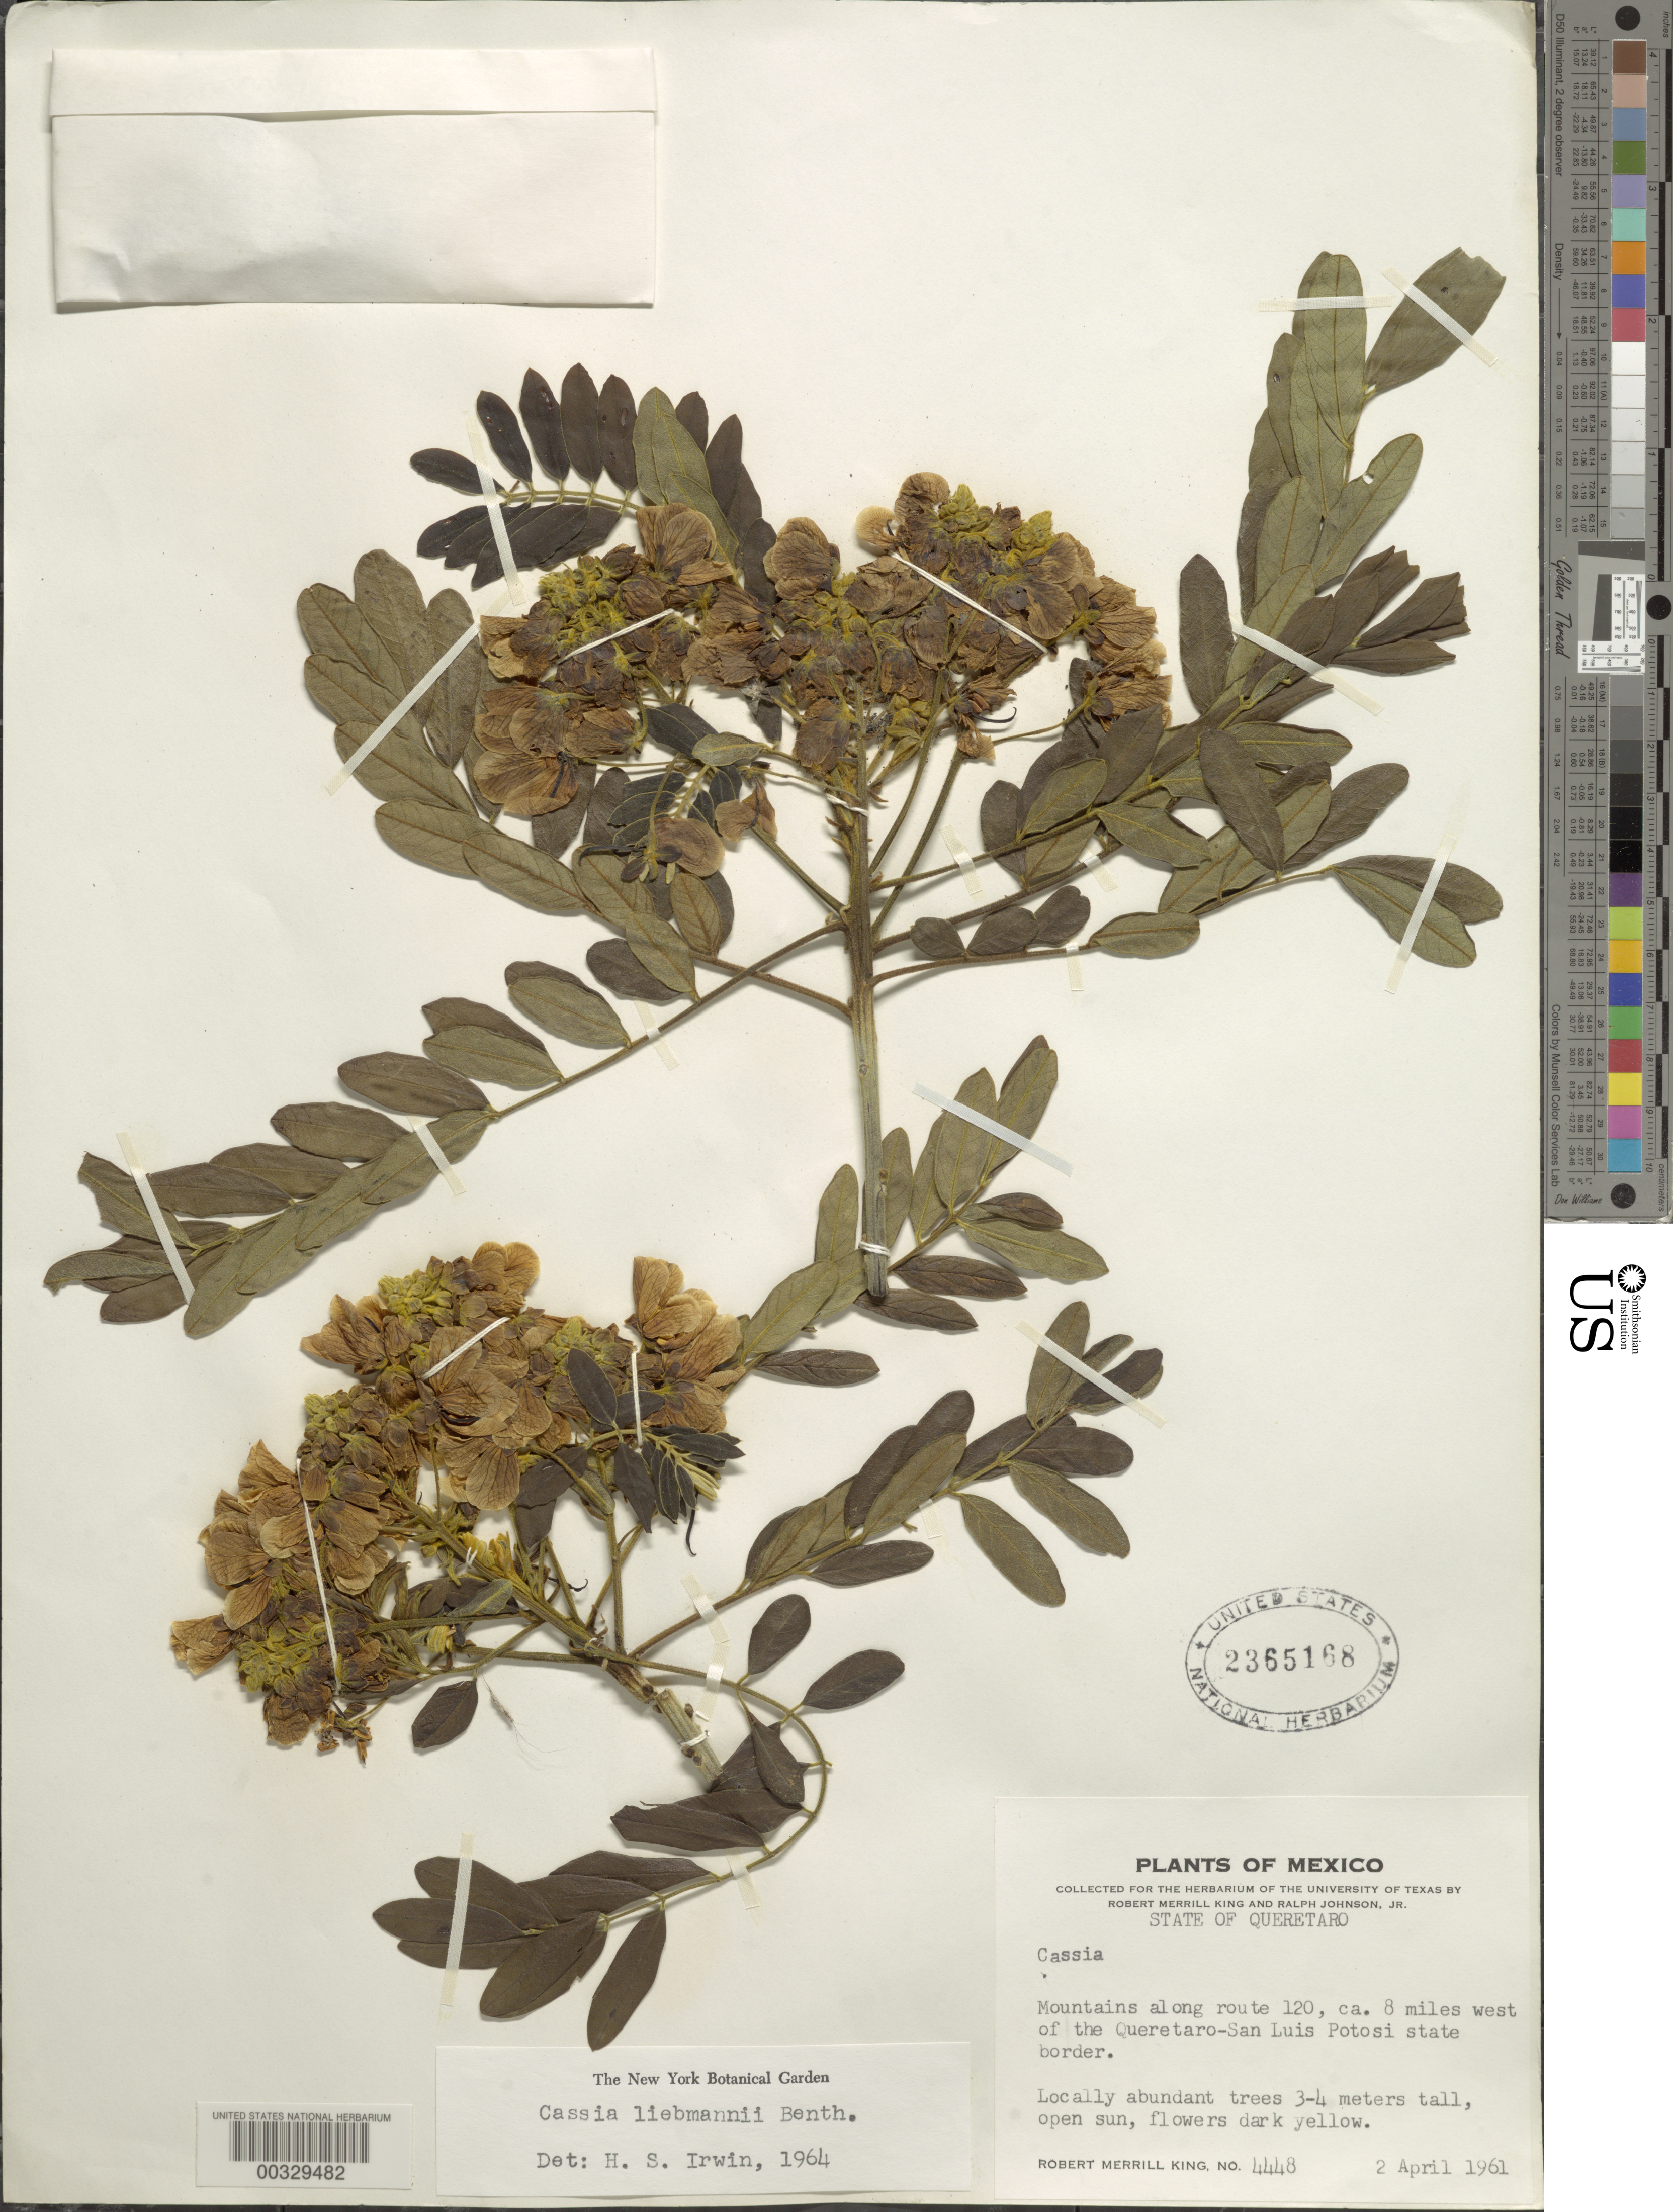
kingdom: Plantae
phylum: Tracheophyta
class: Magnoliopsida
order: Fabales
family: Fabaceae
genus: Senna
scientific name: Senna racemosa var. liebmannii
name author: (Benth.) H.S. Irwin & Barneby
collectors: R. M. King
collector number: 4448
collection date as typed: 02 Apr 1961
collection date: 1961-04-02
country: Mexico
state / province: Querétaro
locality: Mountains along route 120, 11 miles W of Querétaro-San Luis Potosi state border.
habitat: Mountains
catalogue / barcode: US 2365168